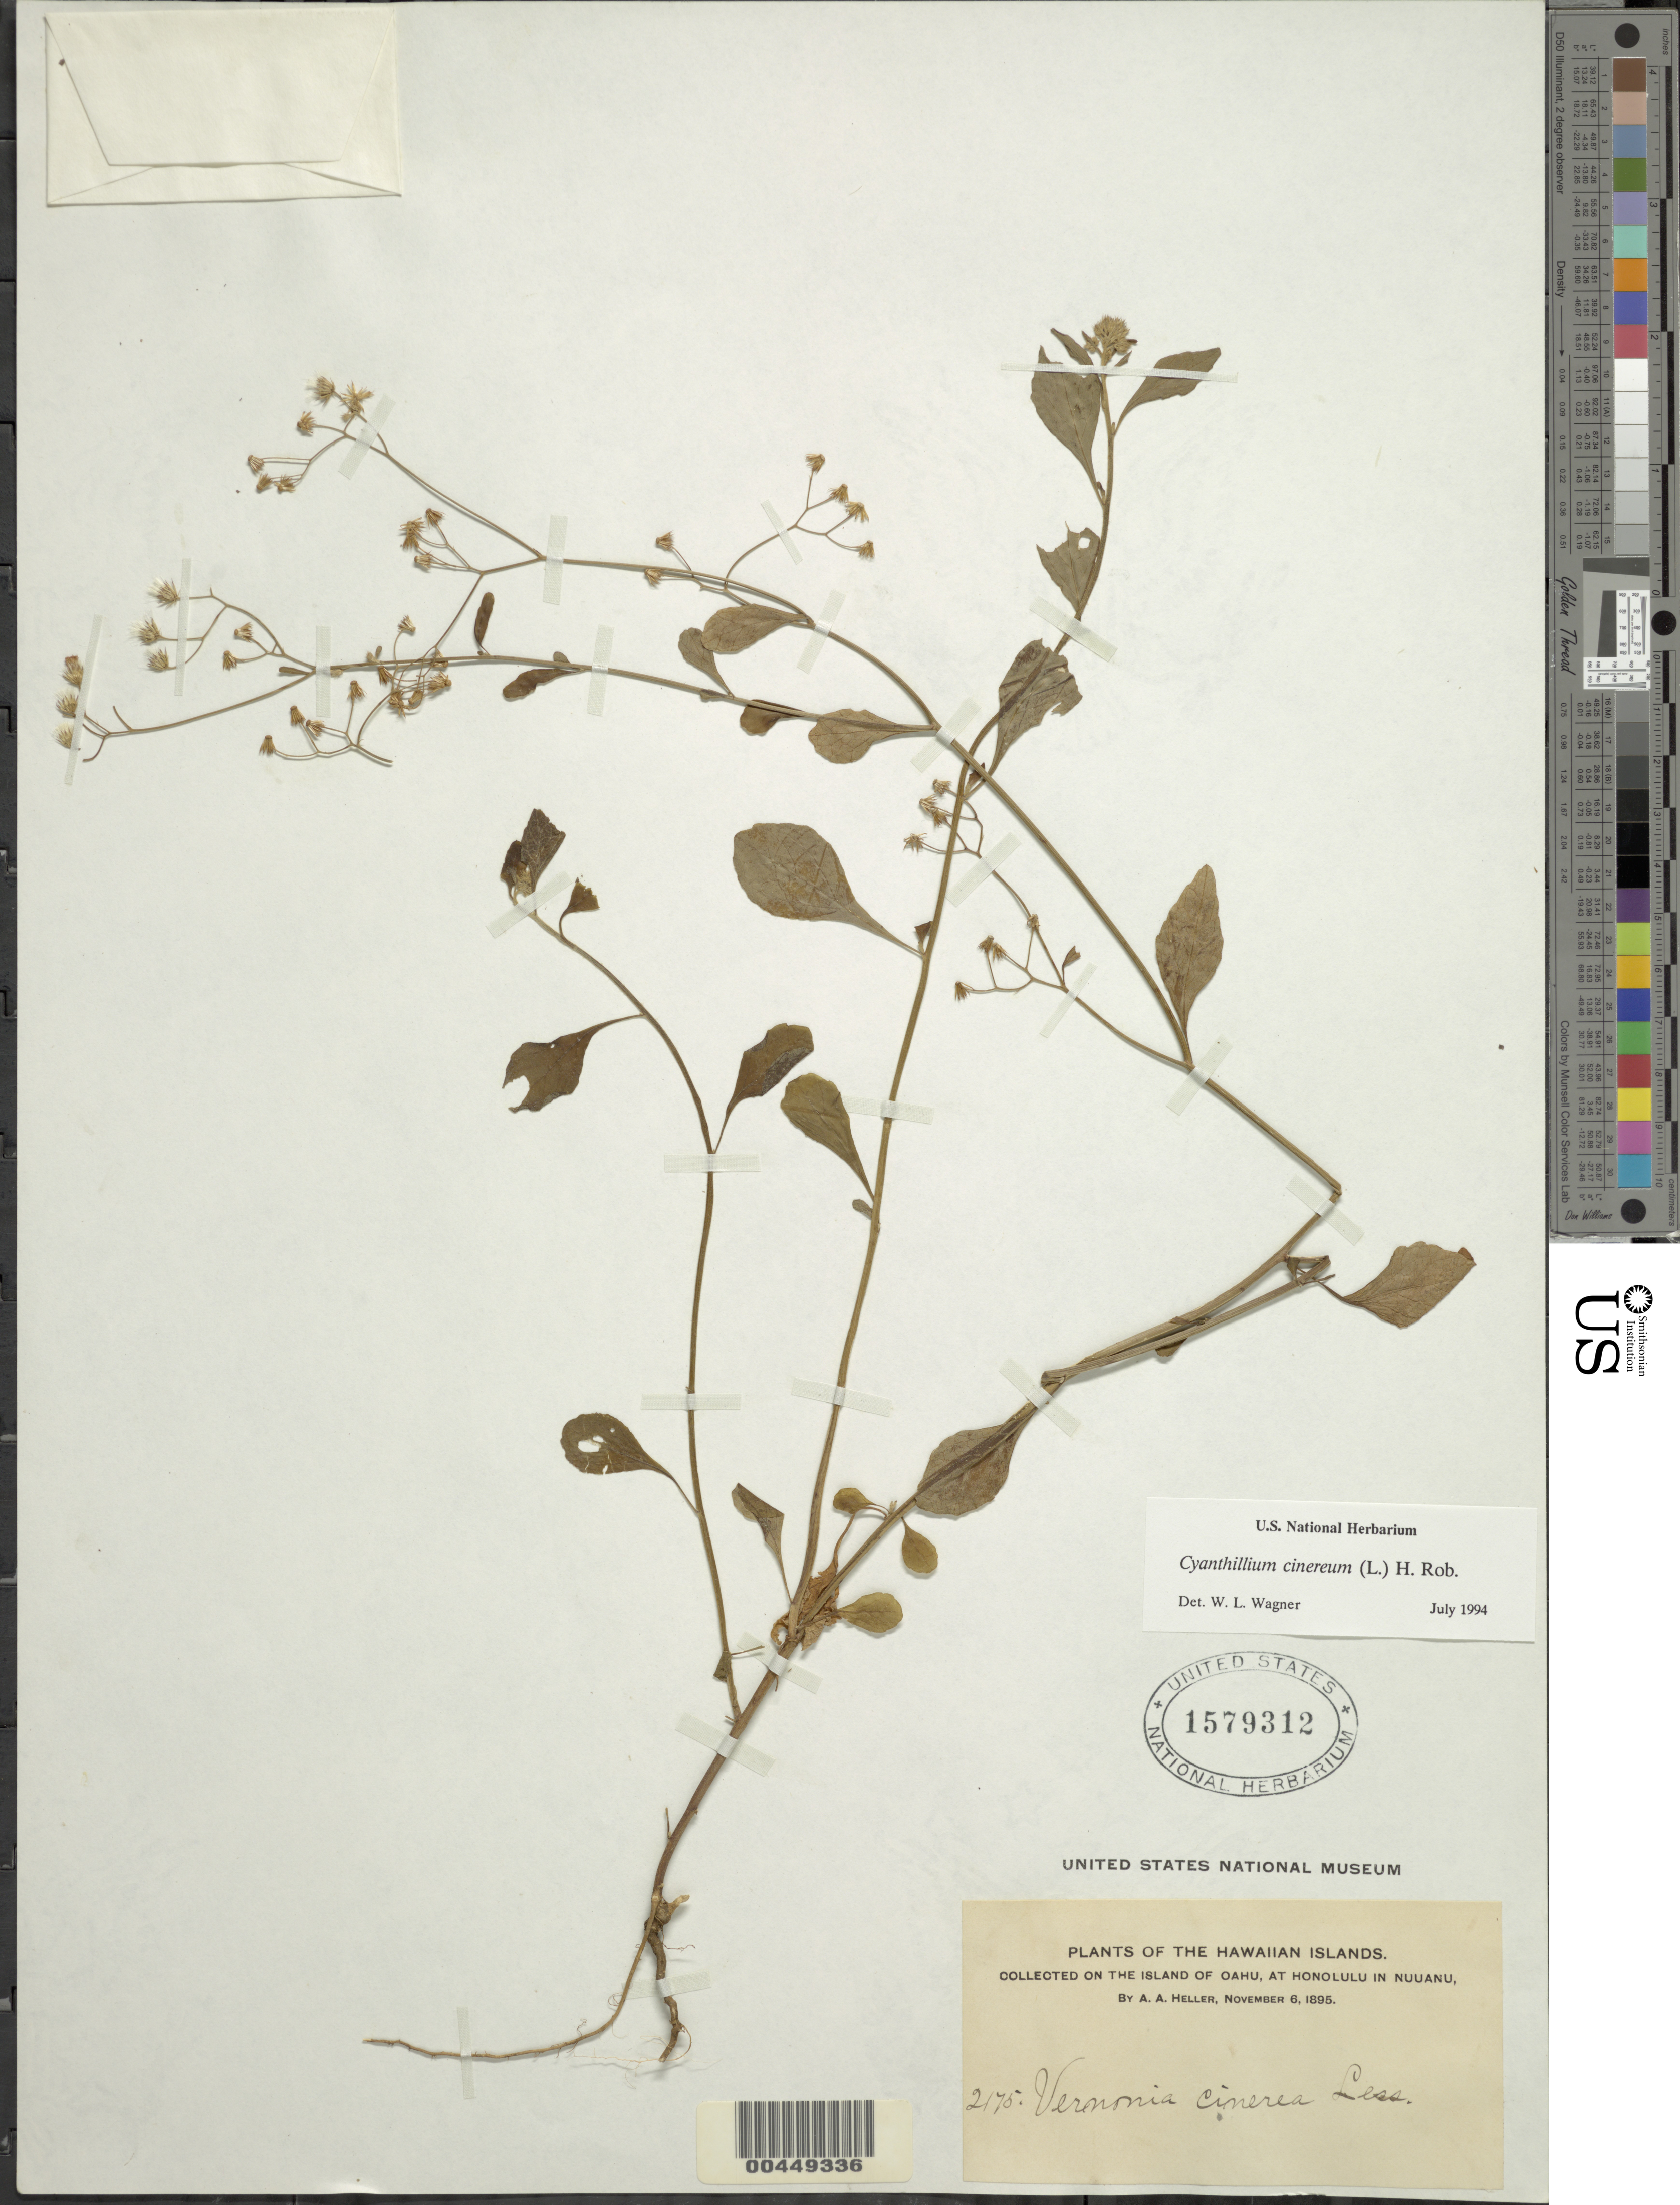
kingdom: Plantae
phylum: Tracheophyta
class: Magnoliopsida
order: Asterales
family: Asteraceae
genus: Cyanthillium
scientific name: Cyanthillium cinereum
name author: (L.) H. Rob.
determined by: Wagner, W. L., (BOT), Smithsonian Institution - National Museum of Natural History (UNITED STATES)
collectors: A. A. Heller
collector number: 2175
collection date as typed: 6 Nov 1895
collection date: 1895-11-06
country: United States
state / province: Hawaii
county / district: Honolulu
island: Oahu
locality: At Honolulu in Nuuanu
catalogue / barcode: US 1579312